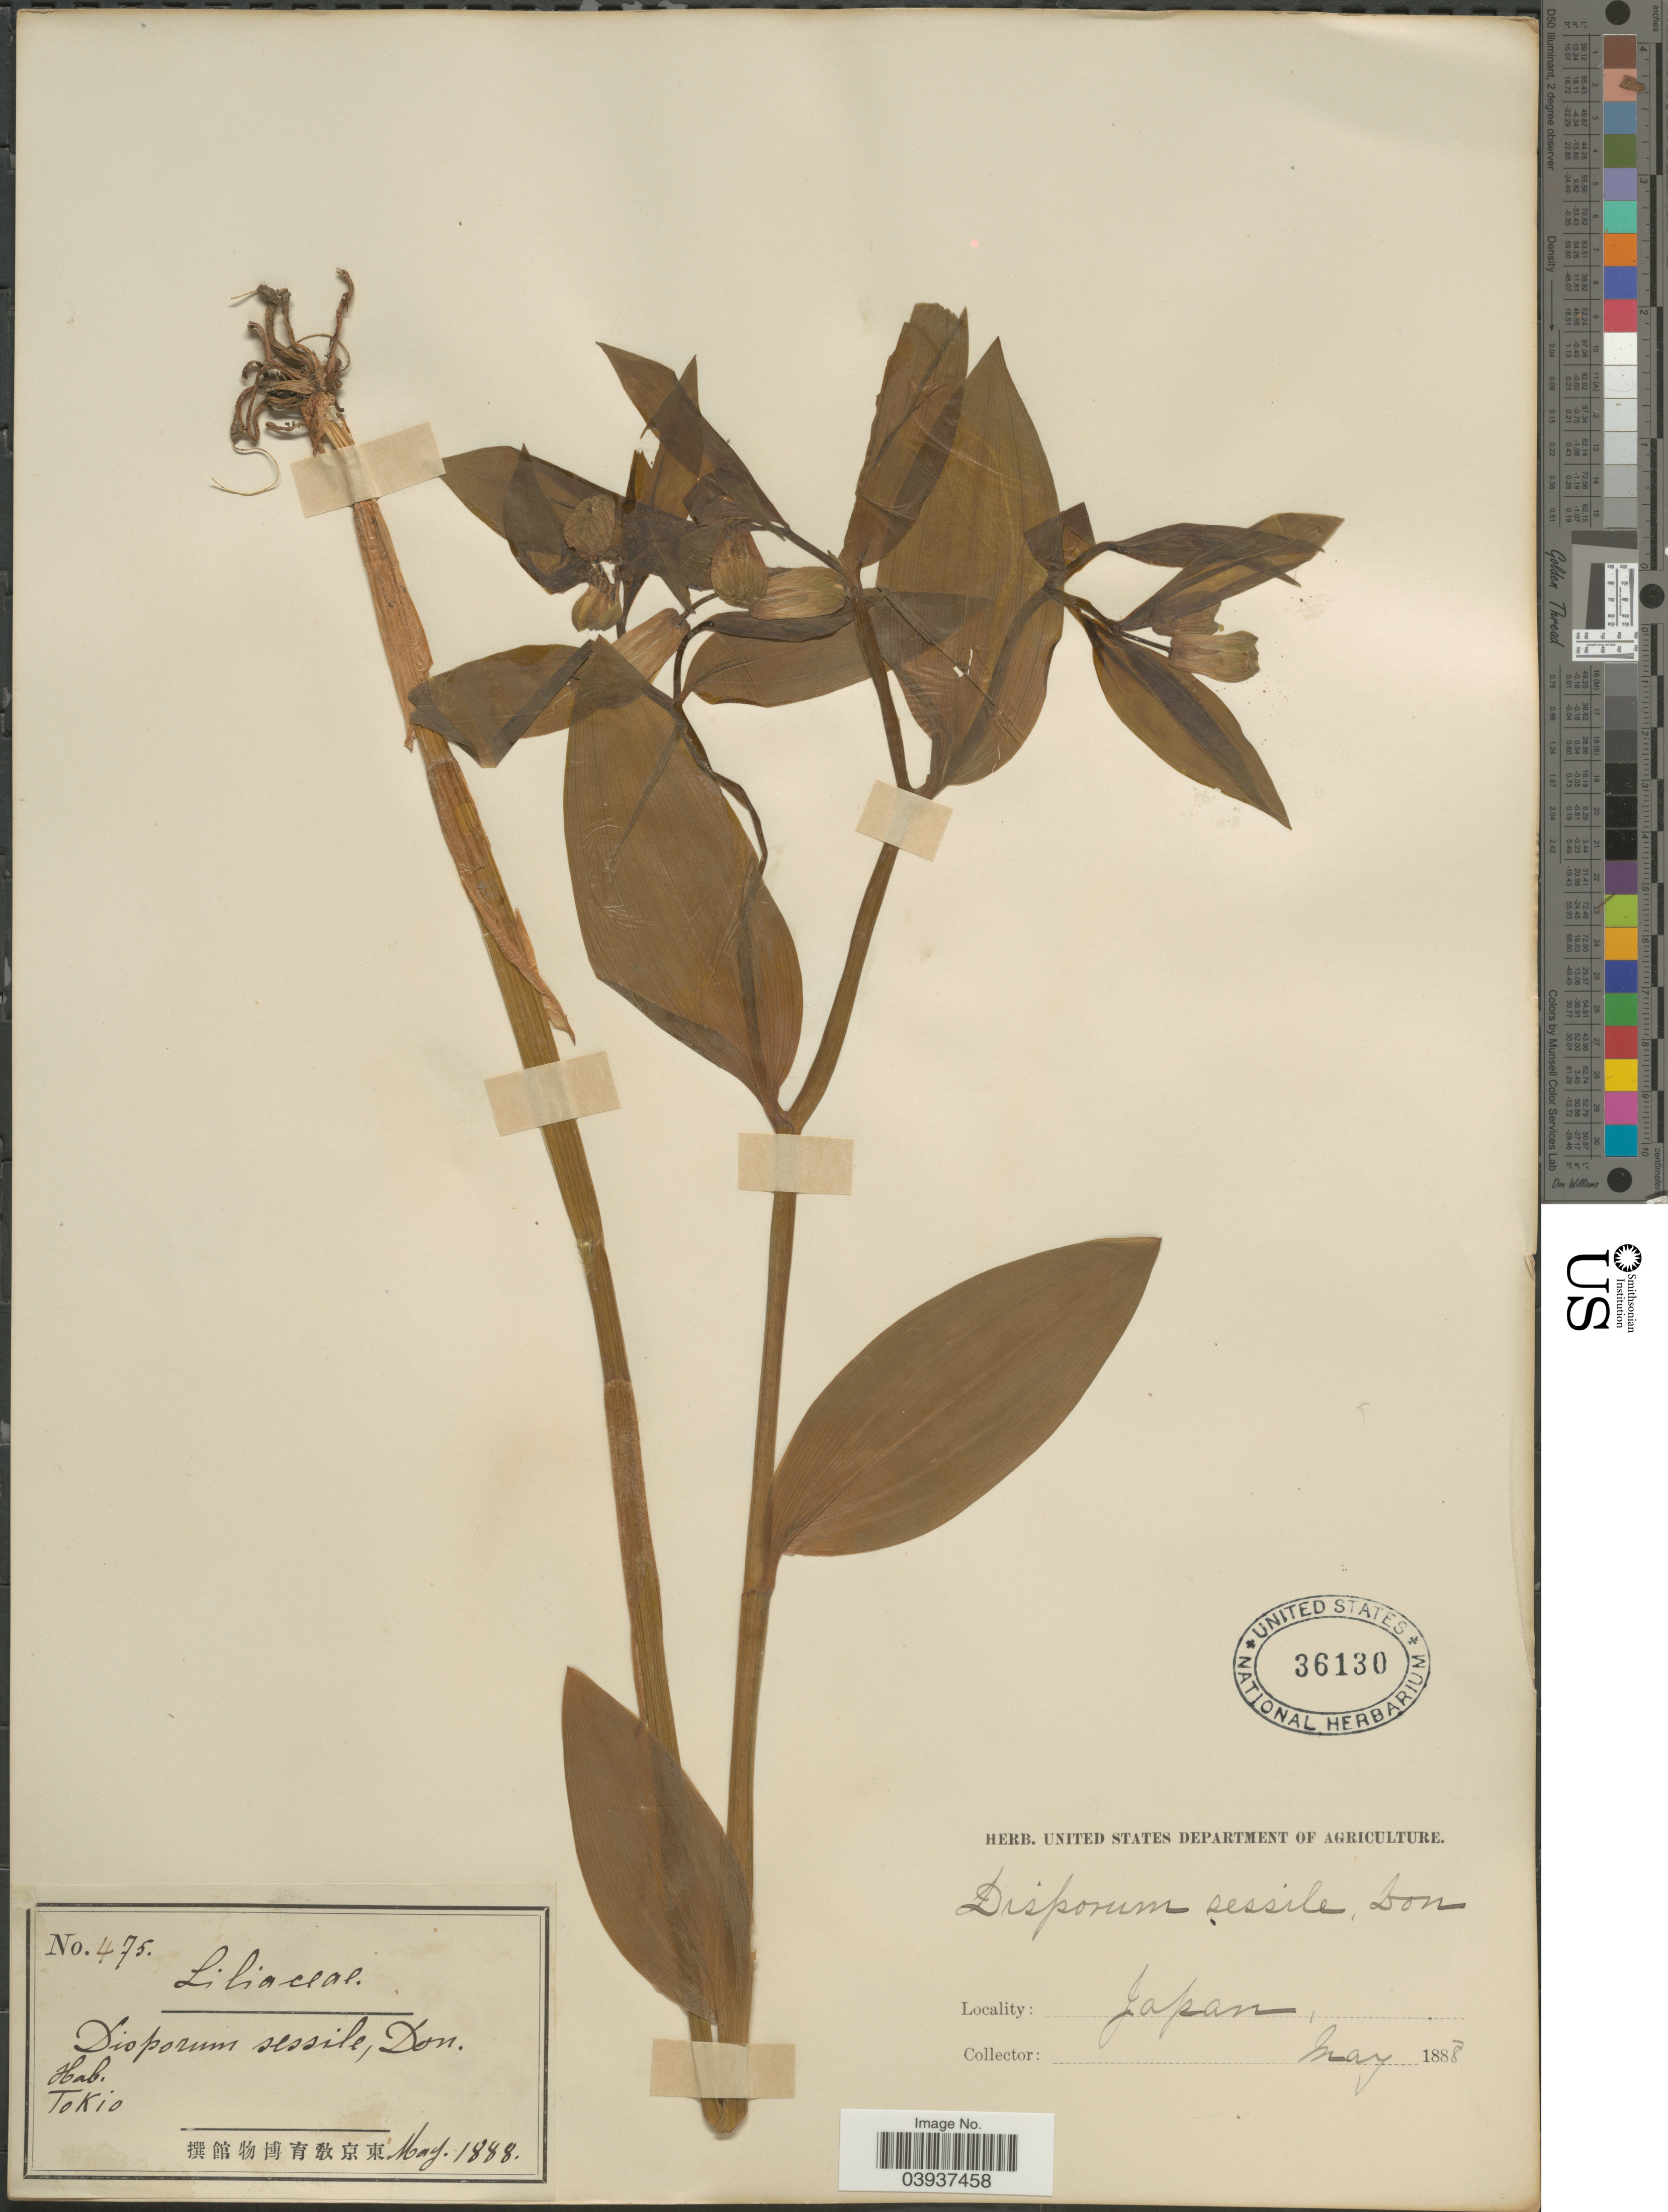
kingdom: Plantae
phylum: Tracheophyta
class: Liliopsida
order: Liliales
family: Colchicaceae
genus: Disporum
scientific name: Disporum sessile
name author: D. Don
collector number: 475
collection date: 1888-05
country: Japan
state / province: Tokyo, Federal City of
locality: Tokio.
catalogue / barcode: US 36130